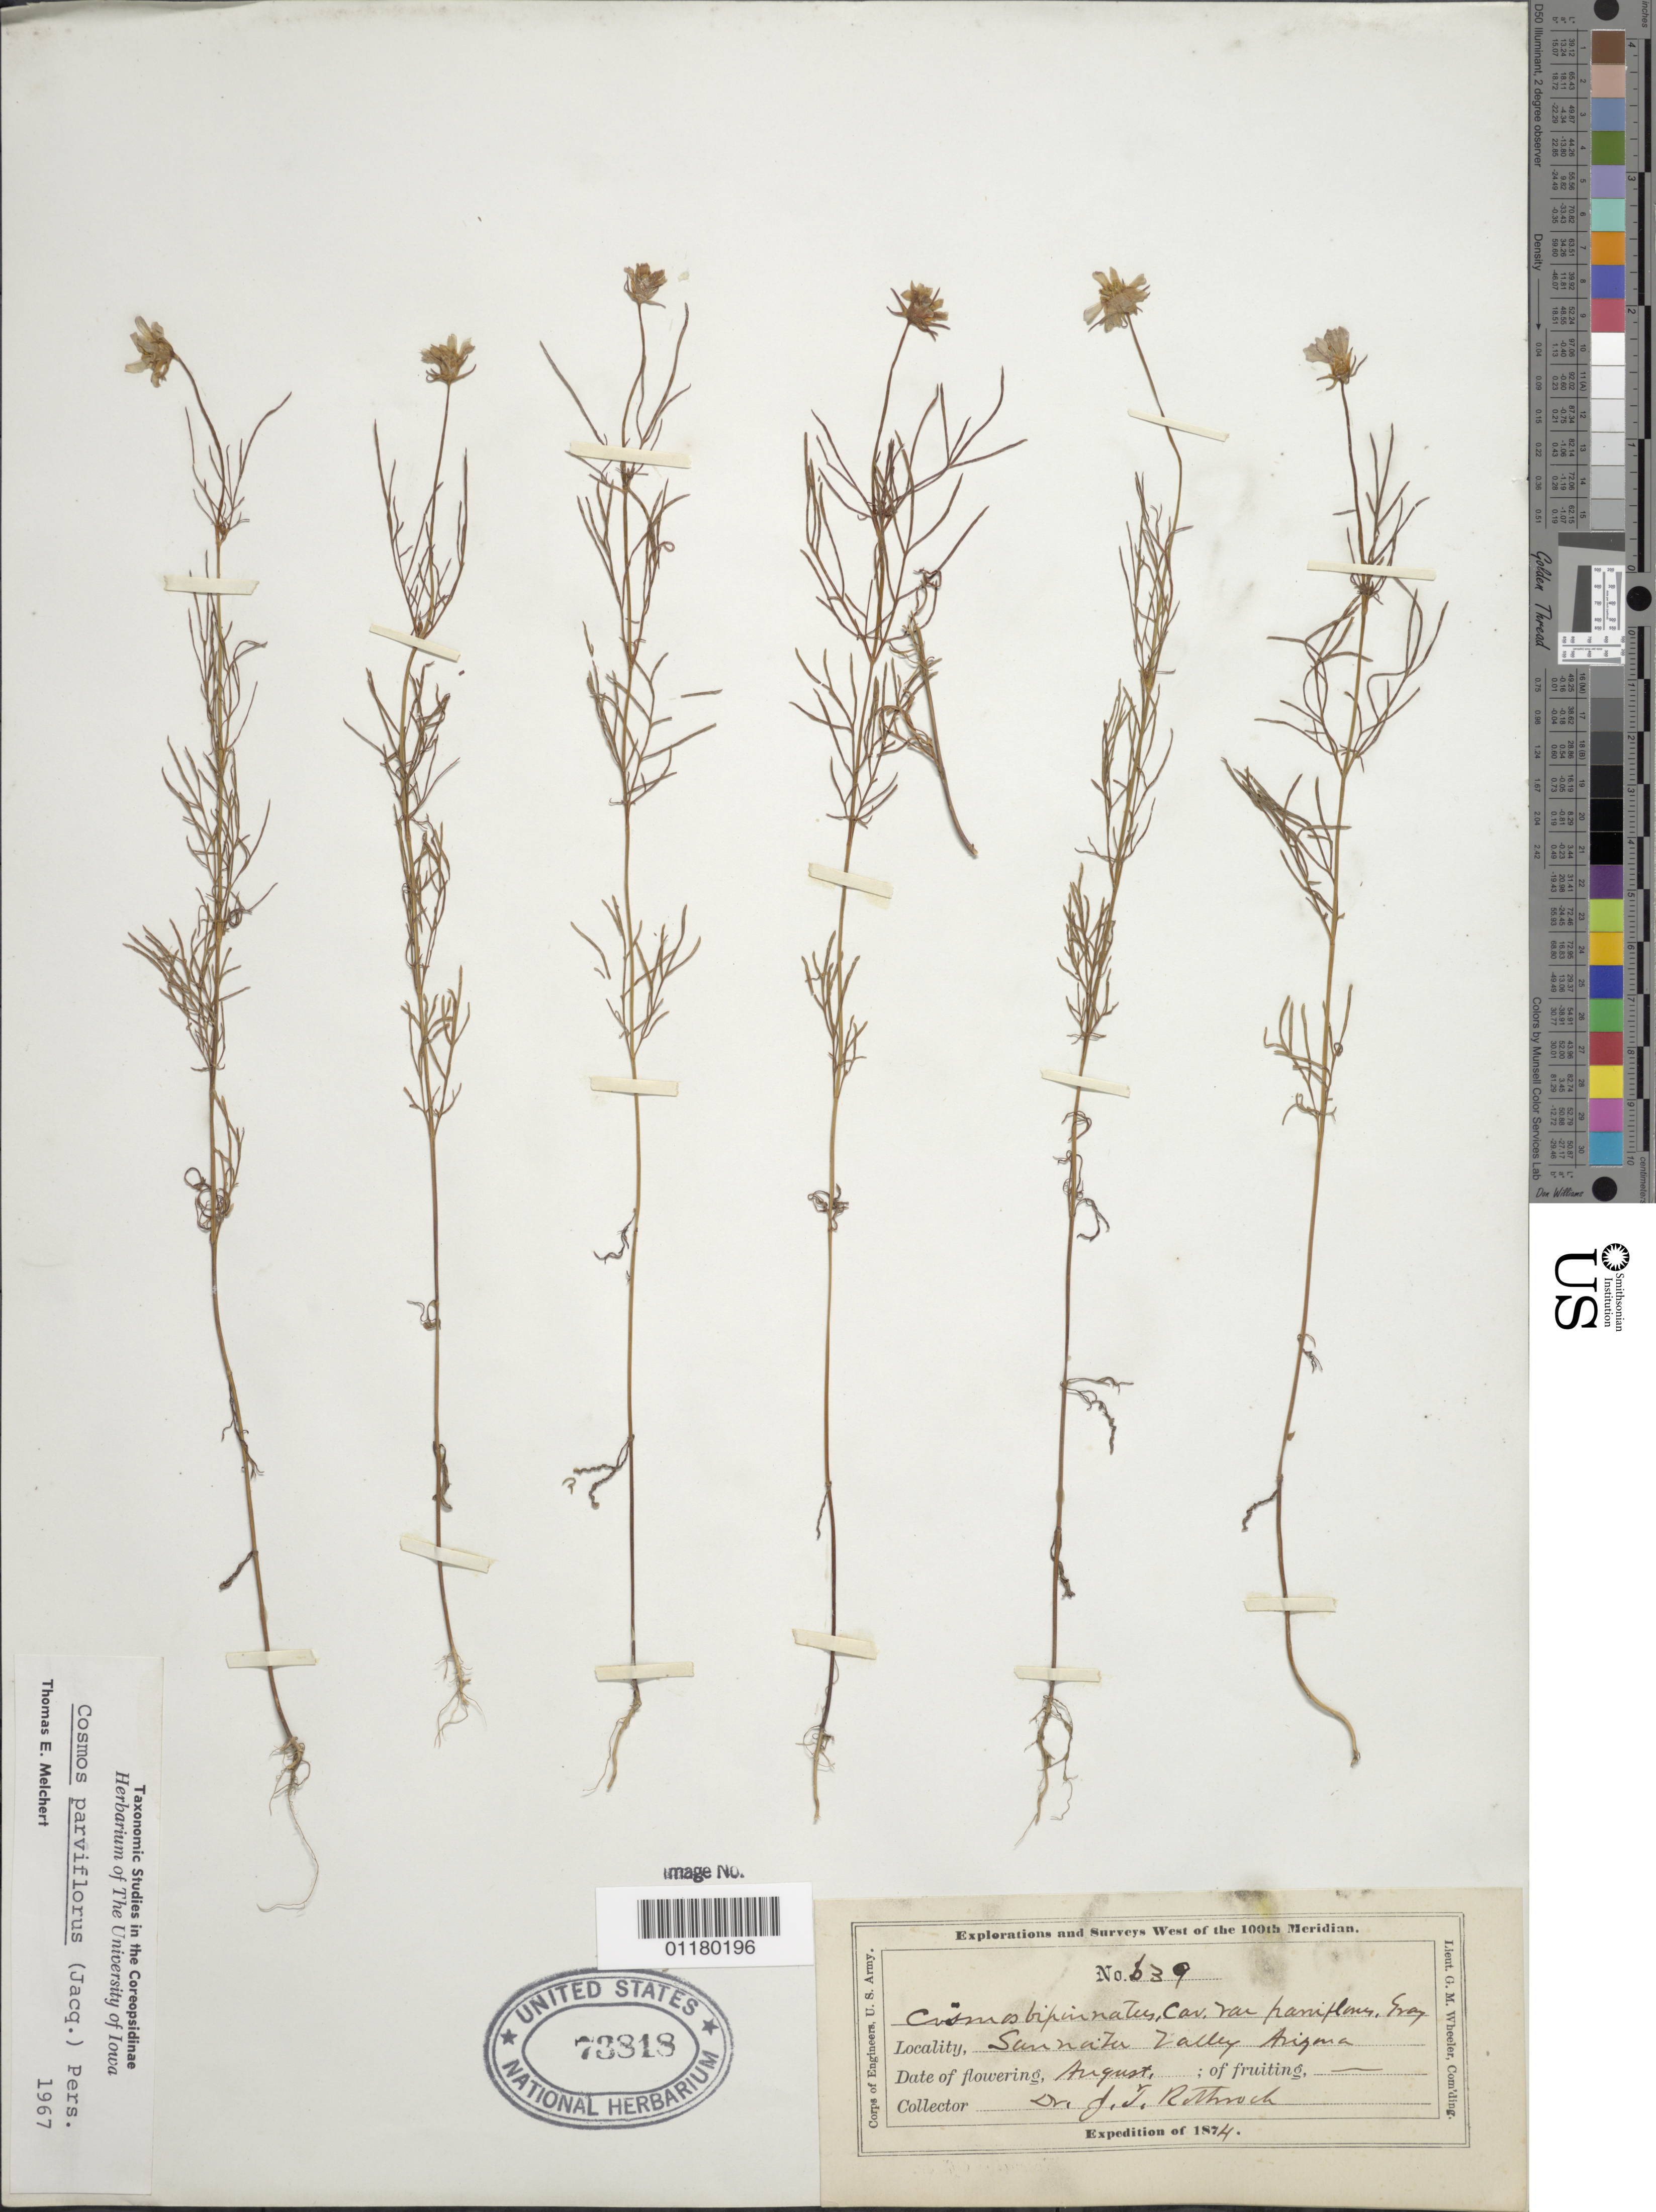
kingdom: Plantae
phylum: Tracheophyta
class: Magnoliopsida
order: Asterales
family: Asteraceae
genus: Cosmos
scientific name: Cosmos parviflorus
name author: (Jacq.) Pers.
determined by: Melchert, T. E.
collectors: J. T. Rothrock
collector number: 639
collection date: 1874-08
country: United States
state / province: Arizona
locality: [Sannoita] Valley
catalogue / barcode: US 73818